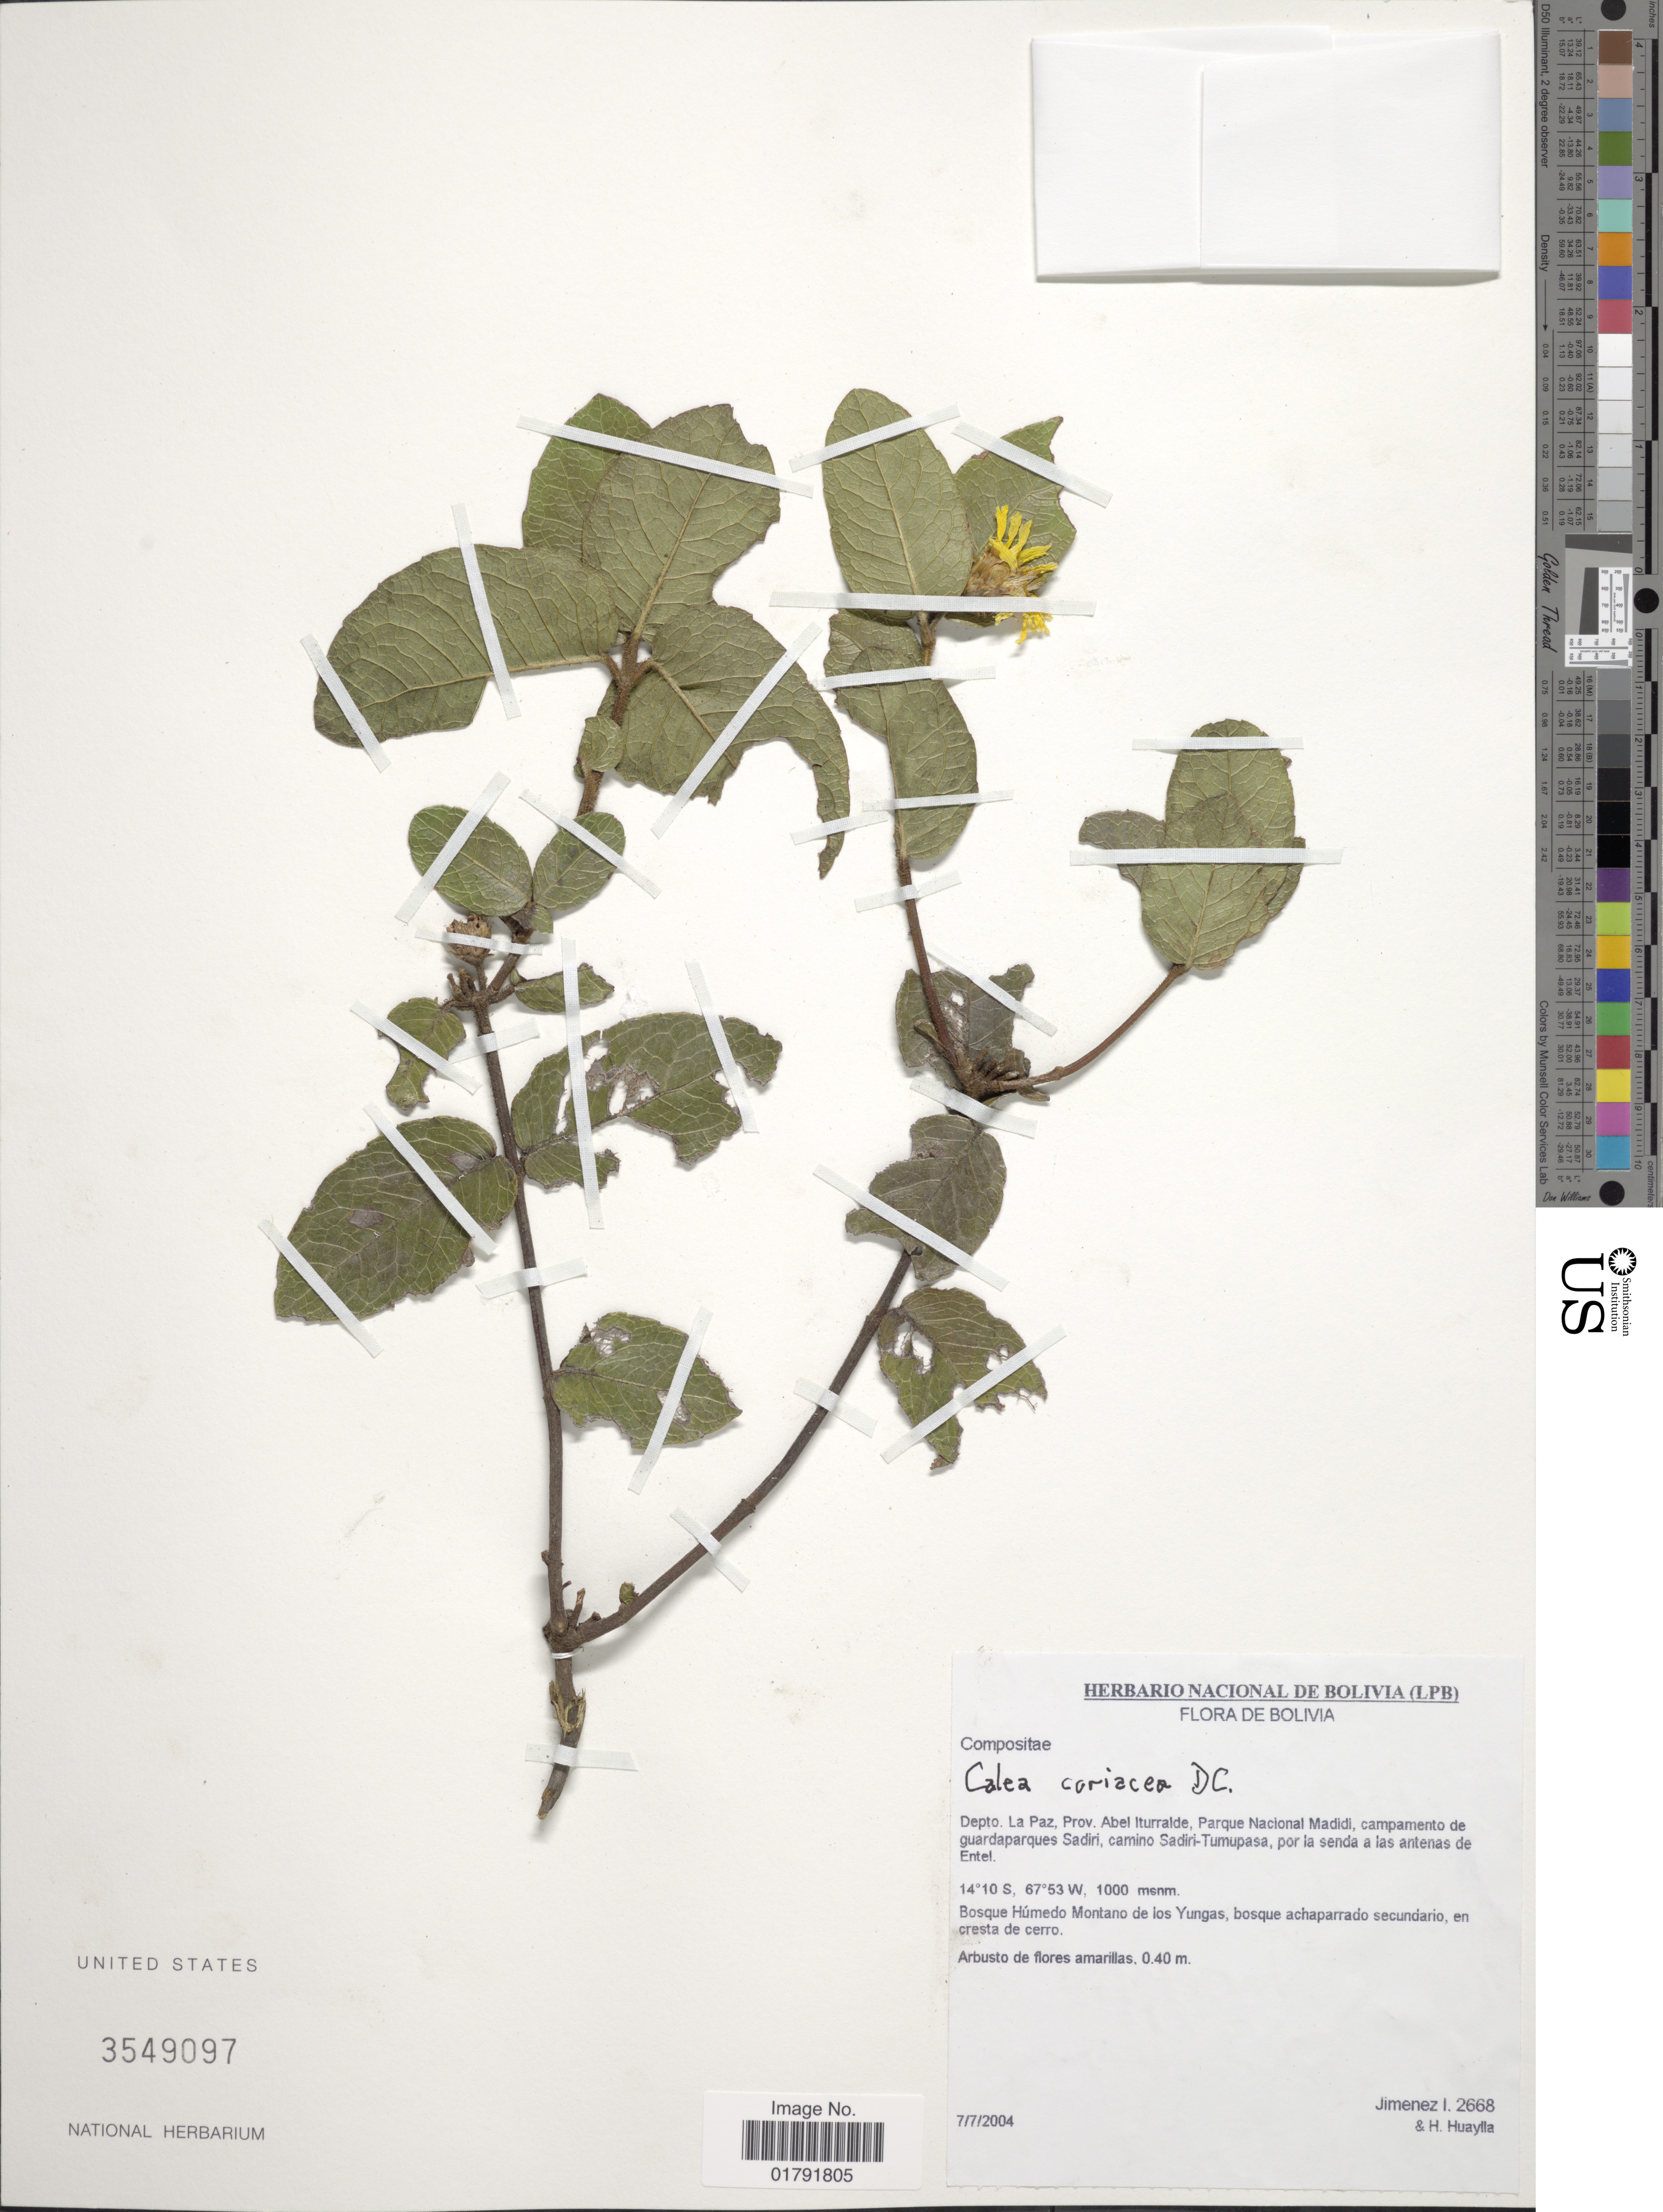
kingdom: Plantae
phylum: Tracheophyta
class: Magnoliopsida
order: Asterales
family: Asteraceae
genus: Calea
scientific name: Calea coriacea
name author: DC.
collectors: I. Jimenez & H. Huaylla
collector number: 2668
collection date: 2004-07-07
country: Bolivia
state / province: La Paz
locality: Prov. Abel Iturralde, Parque Nacional Madidi, campamento de guardaparques Sadiri, camino Sadiri-Tumupasa, por la senda a las antennas de Entel.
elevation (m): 1000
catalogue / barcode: US 3549097